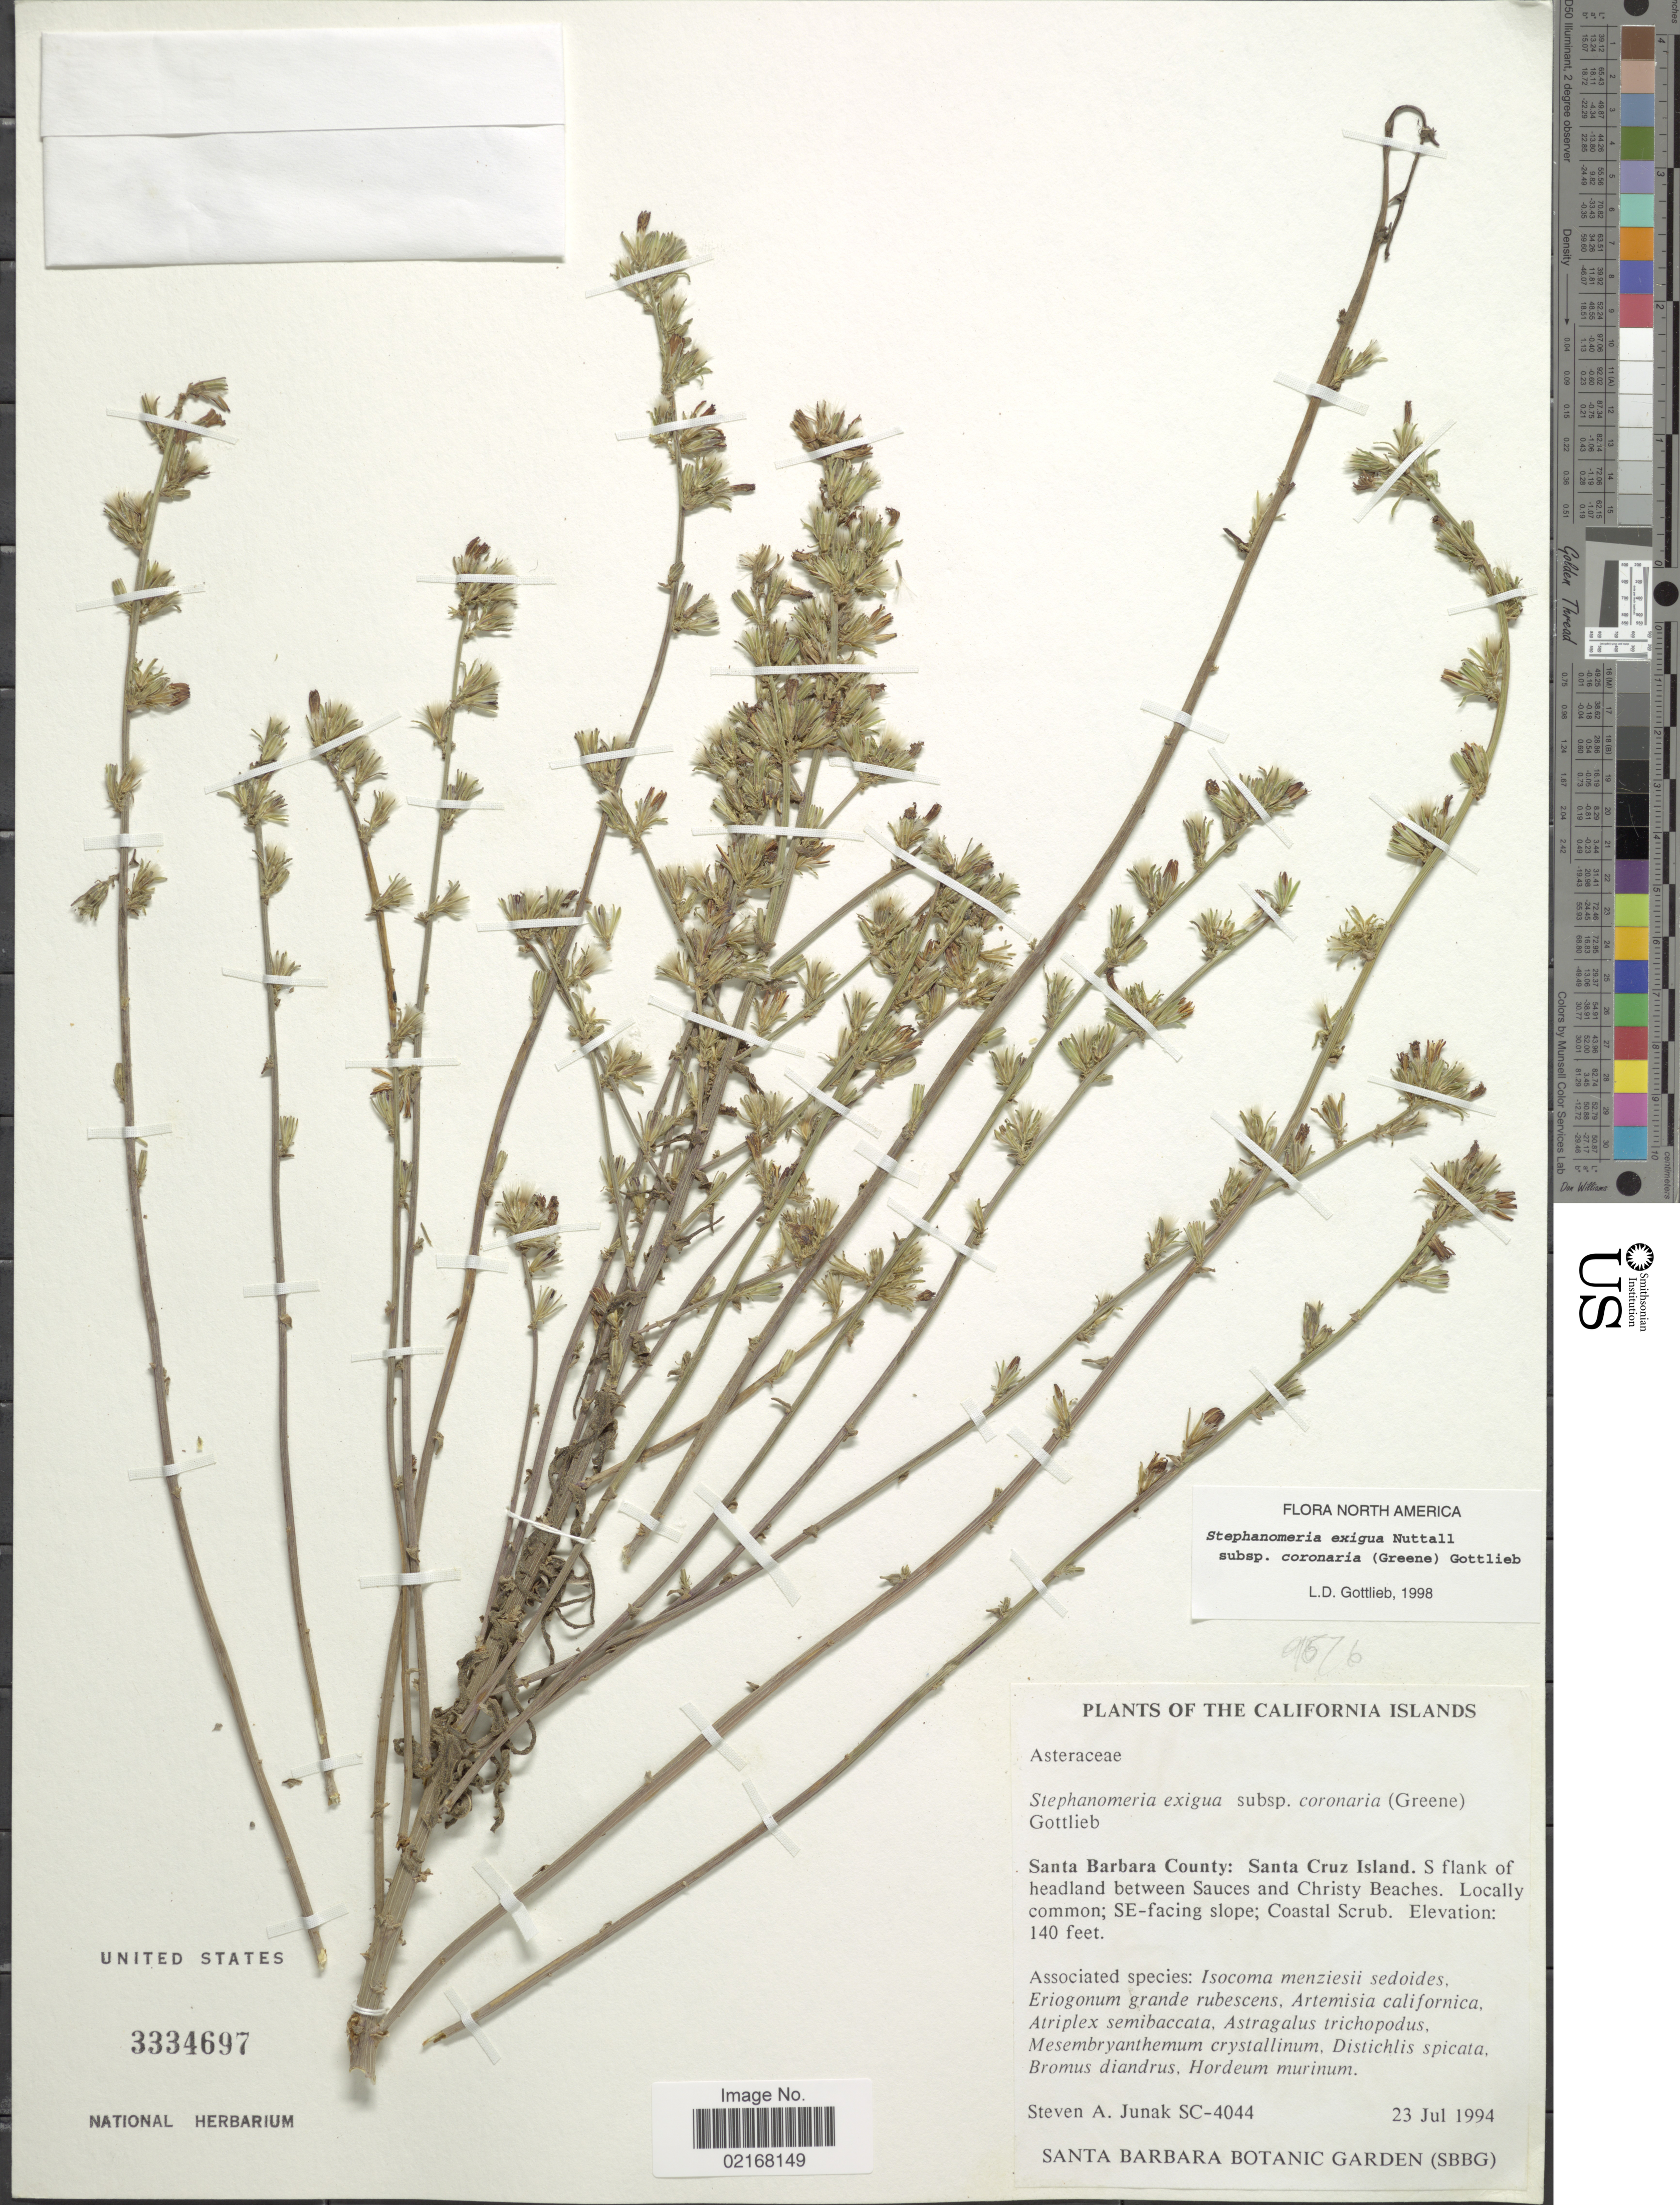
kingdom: Plantae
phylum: Tracheophyta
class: Magnoliopsida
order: Asterales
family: Asteraceae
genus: Stephanomeria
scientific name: Stephanomeria exigua subsp. coronaria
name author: (Greene) Gottlieb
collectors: S. Junak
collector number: SC-4044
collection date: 1994-07-23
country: United States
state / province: California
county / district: Santa Barbara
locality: California Islands. Santa Barbara County: Santa Cruz Island. S flank of headland between Sauces and Christy Beaches. Locally common; SE-facing slope; Coastal Scrub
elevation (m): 43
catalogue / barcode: US 3334697